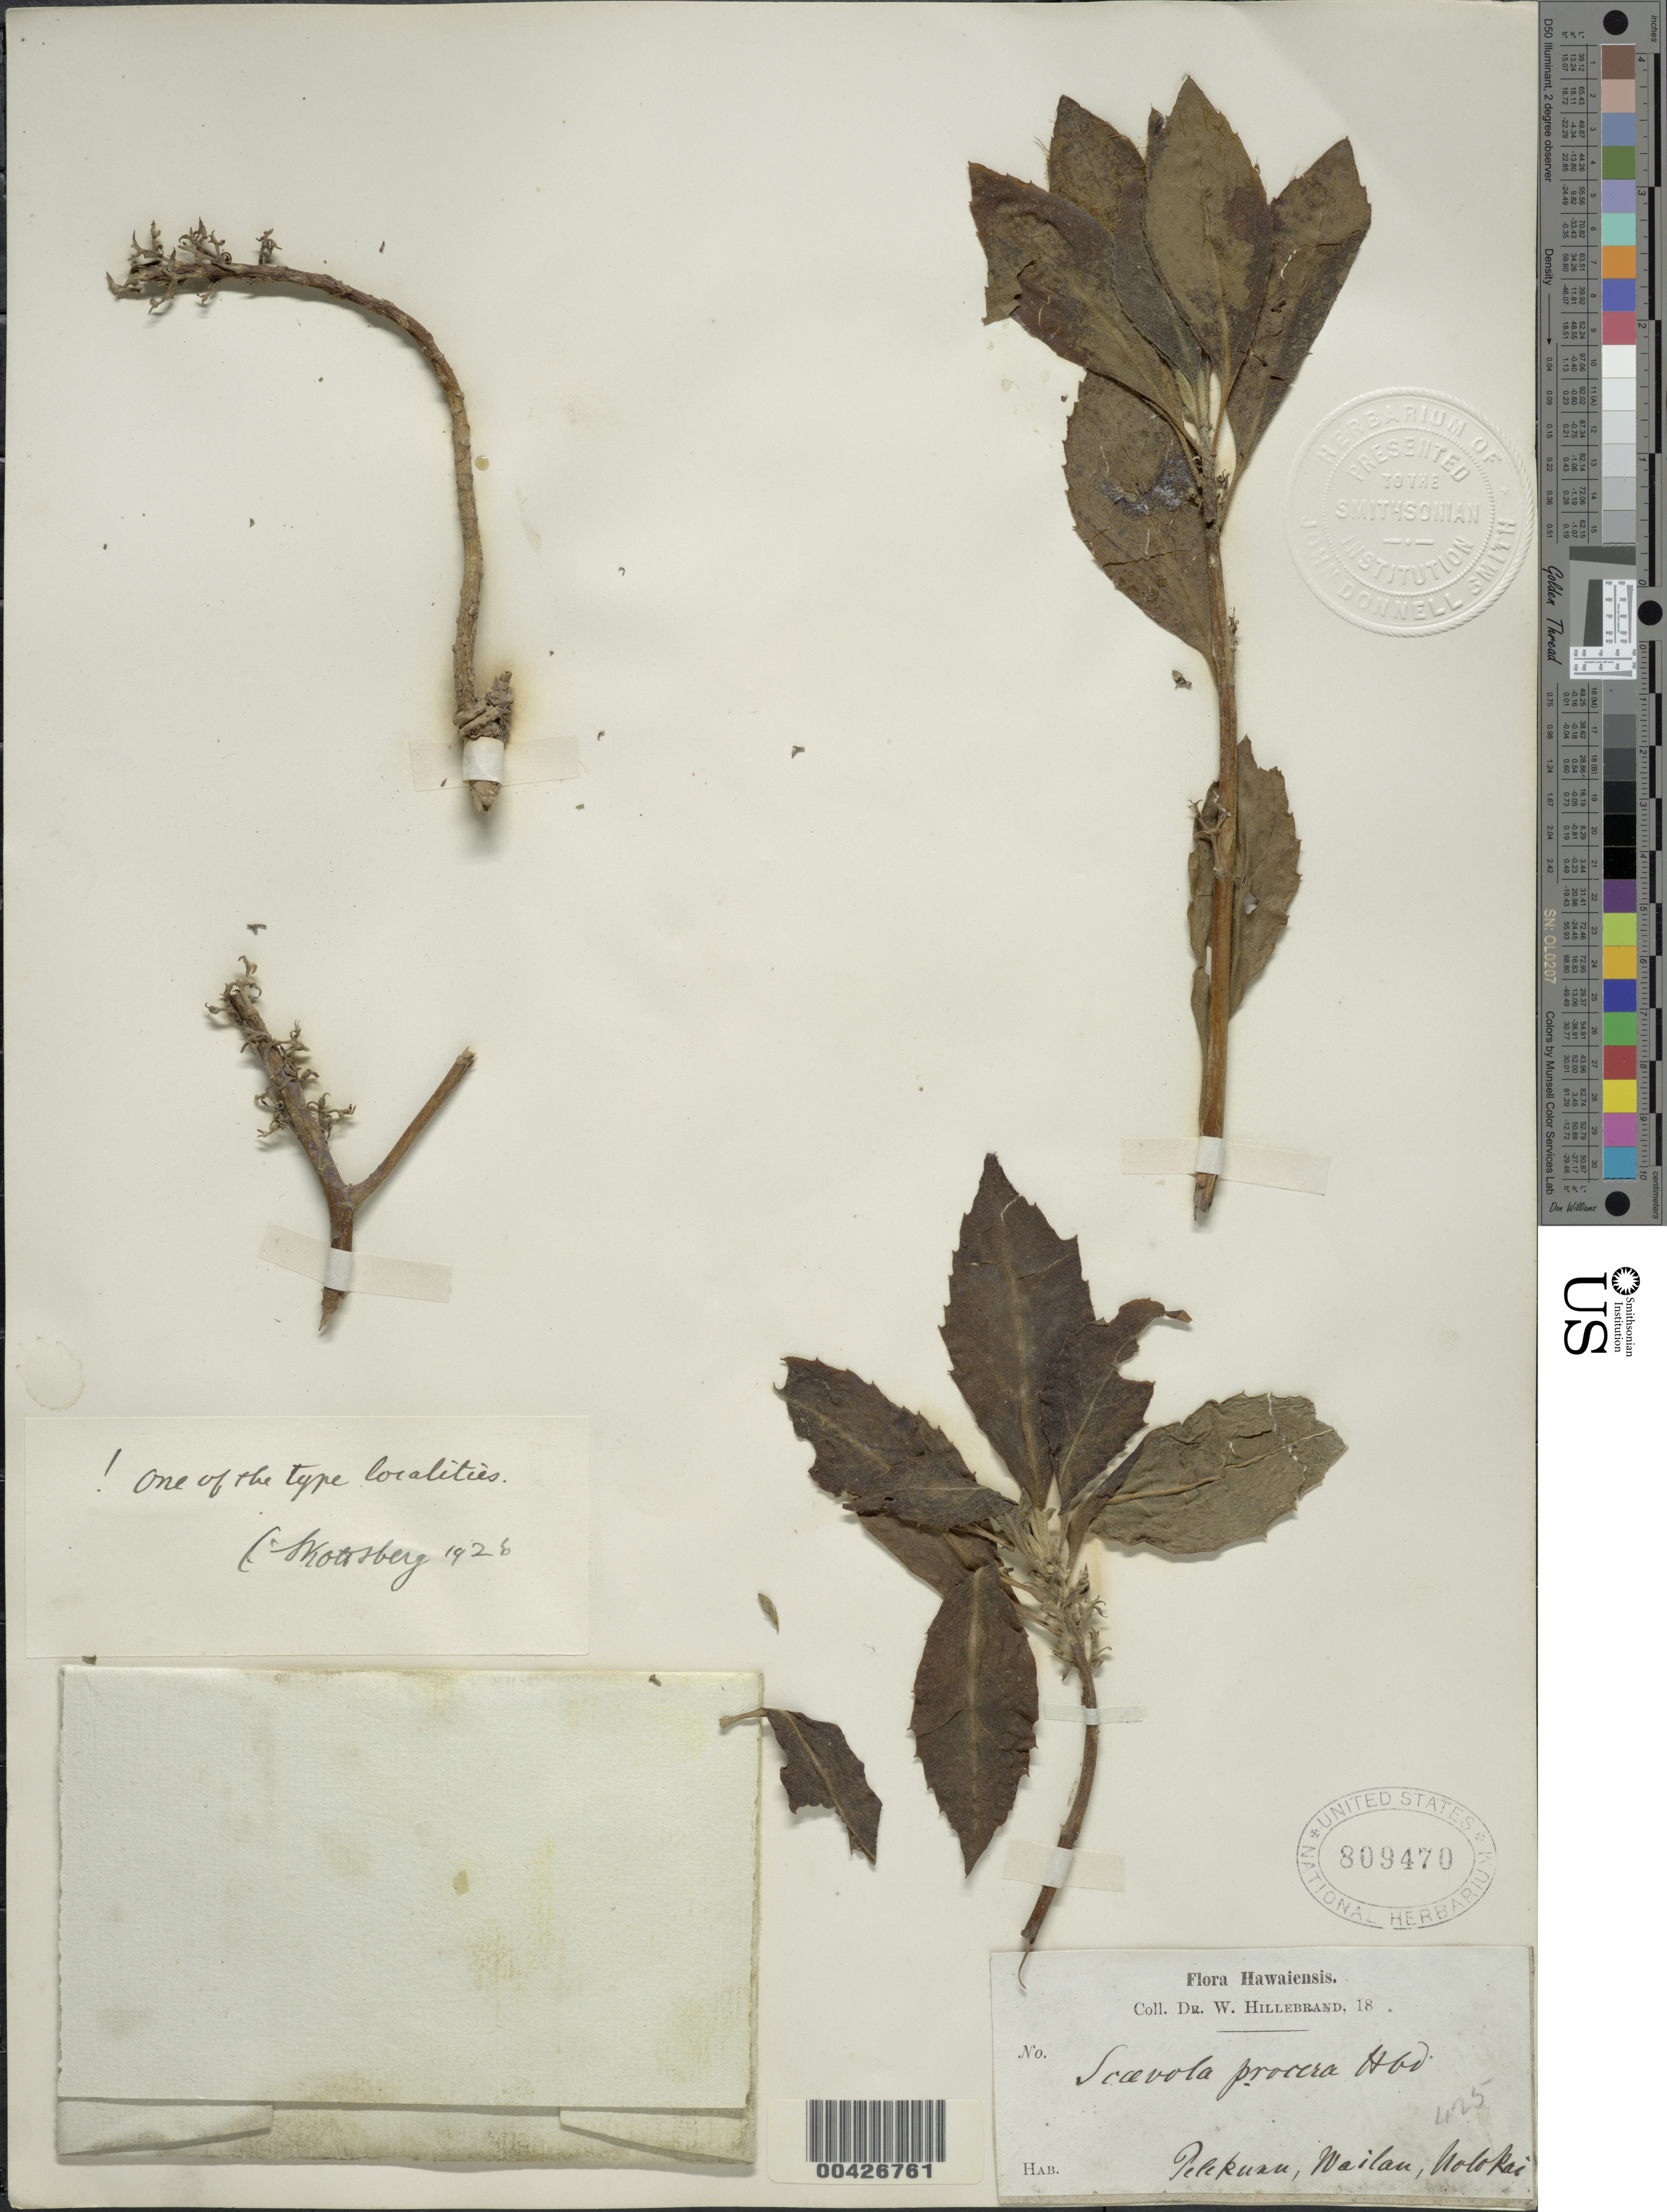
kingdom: Plantae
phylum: Tracheophyta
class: Magnoliopsida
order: Asterales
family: Goodeniaceae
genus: Scaevola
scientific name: Scaevola procera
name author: Hillebr.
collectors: W. Hillebrand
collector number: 425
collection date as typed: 18??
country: United States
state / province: Hawaii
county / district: Maui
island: Moloka'i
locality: Pelekuau, Wailau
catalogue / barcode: US 809470